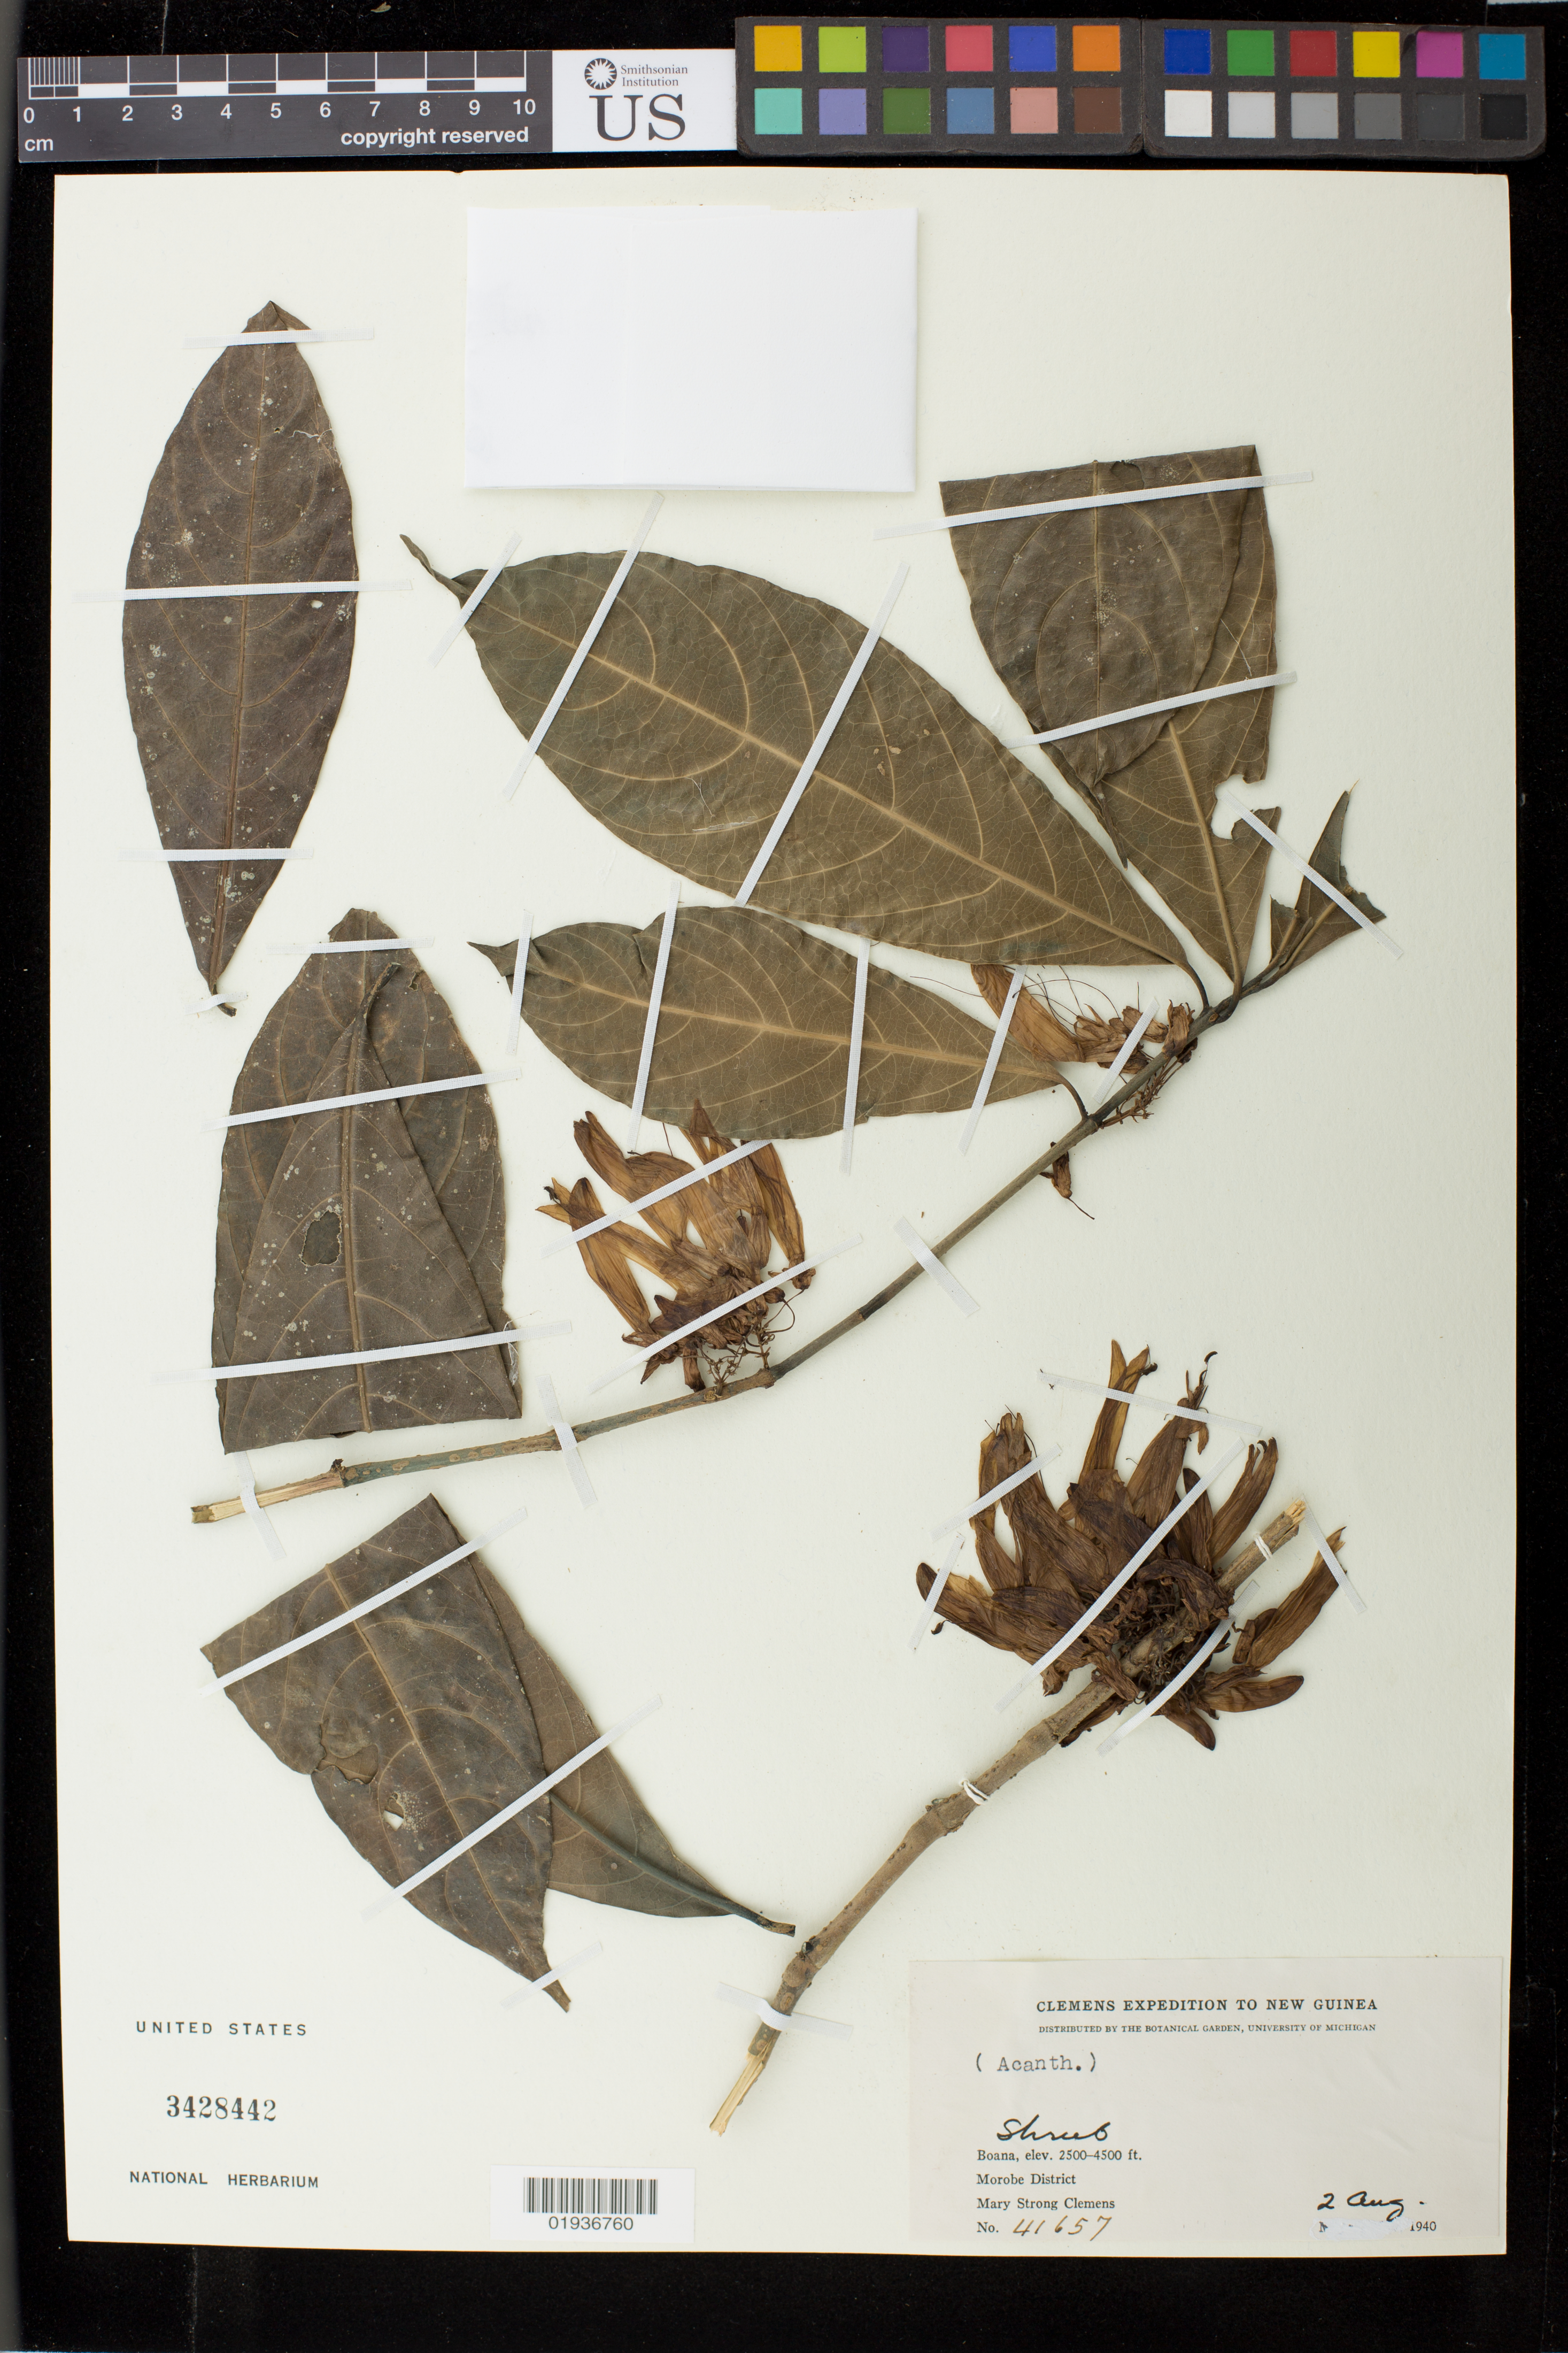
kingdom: Plantae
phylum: Tracheophyta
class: Magnoliopsida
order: Lamiales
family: Acanthaceae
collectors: M. S. Clemens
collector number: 41657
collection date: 1940-08-02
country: Papua New Guinea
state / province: Morobe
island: New Guinea I.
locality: Boana.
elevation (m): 762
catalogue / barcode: US 3428442